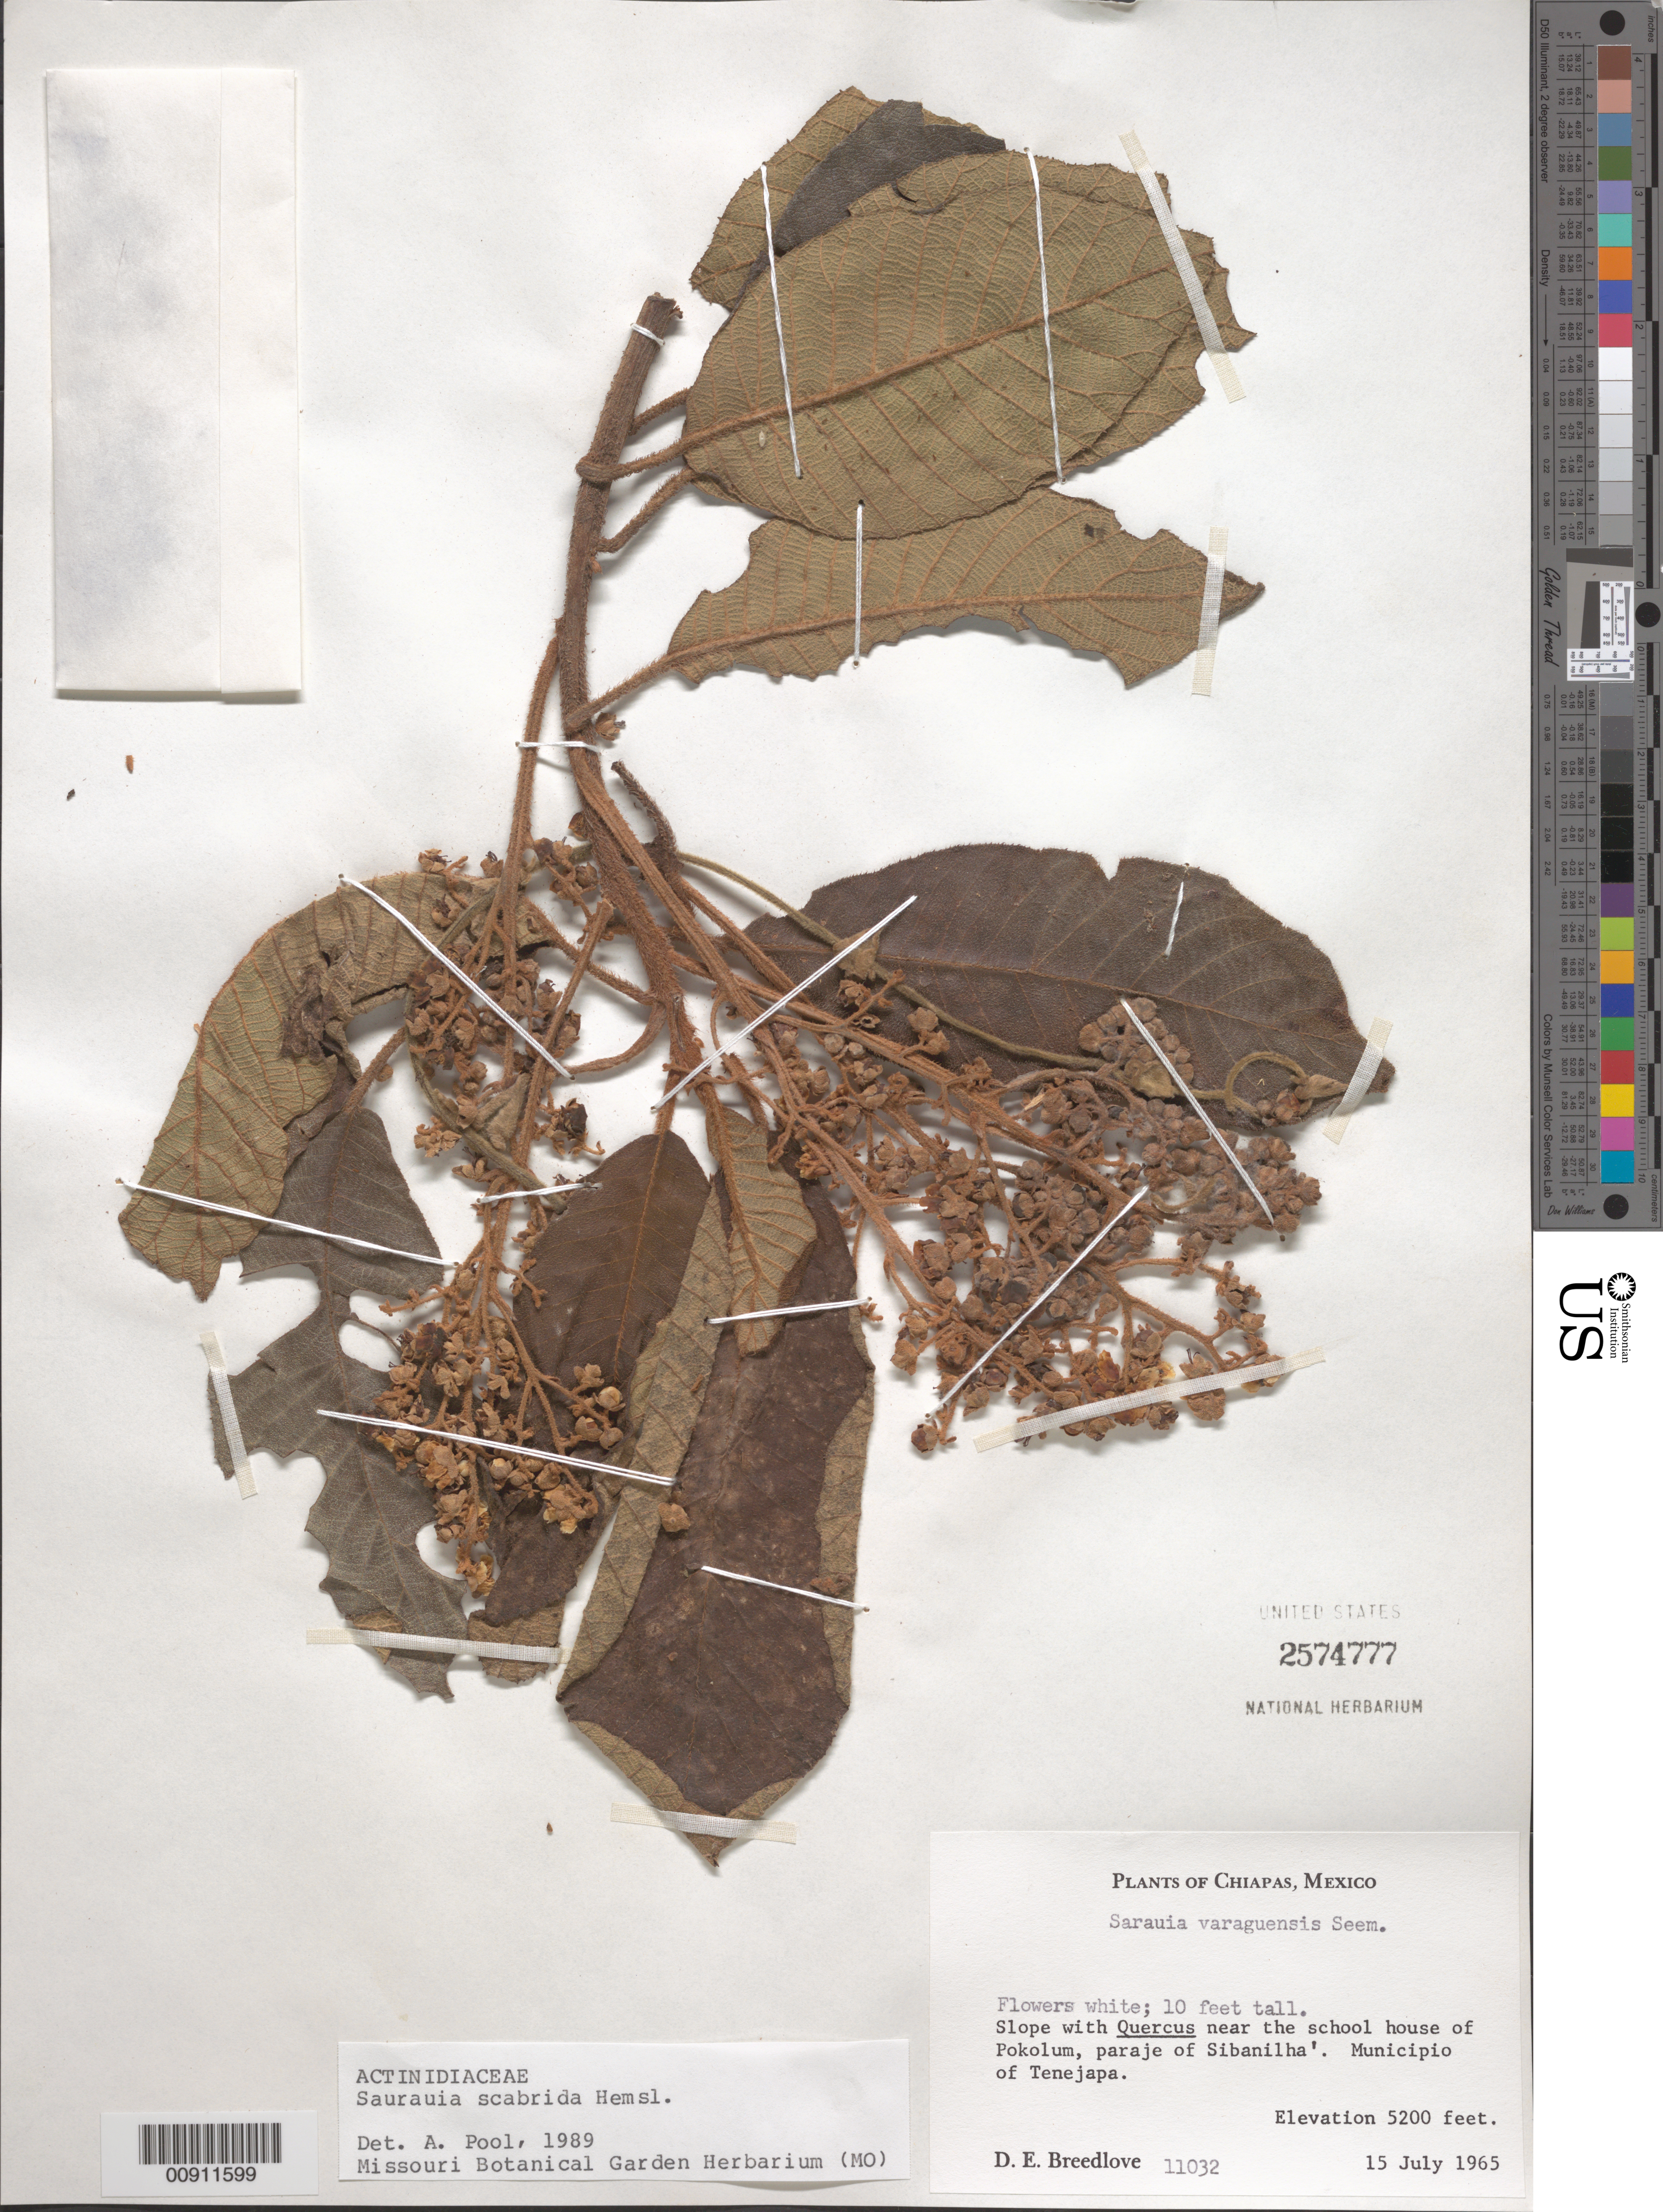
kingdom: Plantae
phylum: Tracheophyta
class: Magnoliopsida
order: Ericales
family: Actinidiaceae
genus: Saurauia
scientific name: Saurauia scabrida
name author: Hemsl.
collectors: D. E. Breedlove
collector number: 11032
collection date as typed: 15 Jul 1965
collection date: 1965-07-15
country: Mexico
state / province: Chiapas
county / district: Tenejapa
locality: Near the school house of Pokolum, paraje of Sibanilha'. Municipio of Tenejapa, Chiapas.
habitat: Slope with Quercus.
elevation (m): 1585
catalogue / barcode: US 2574777